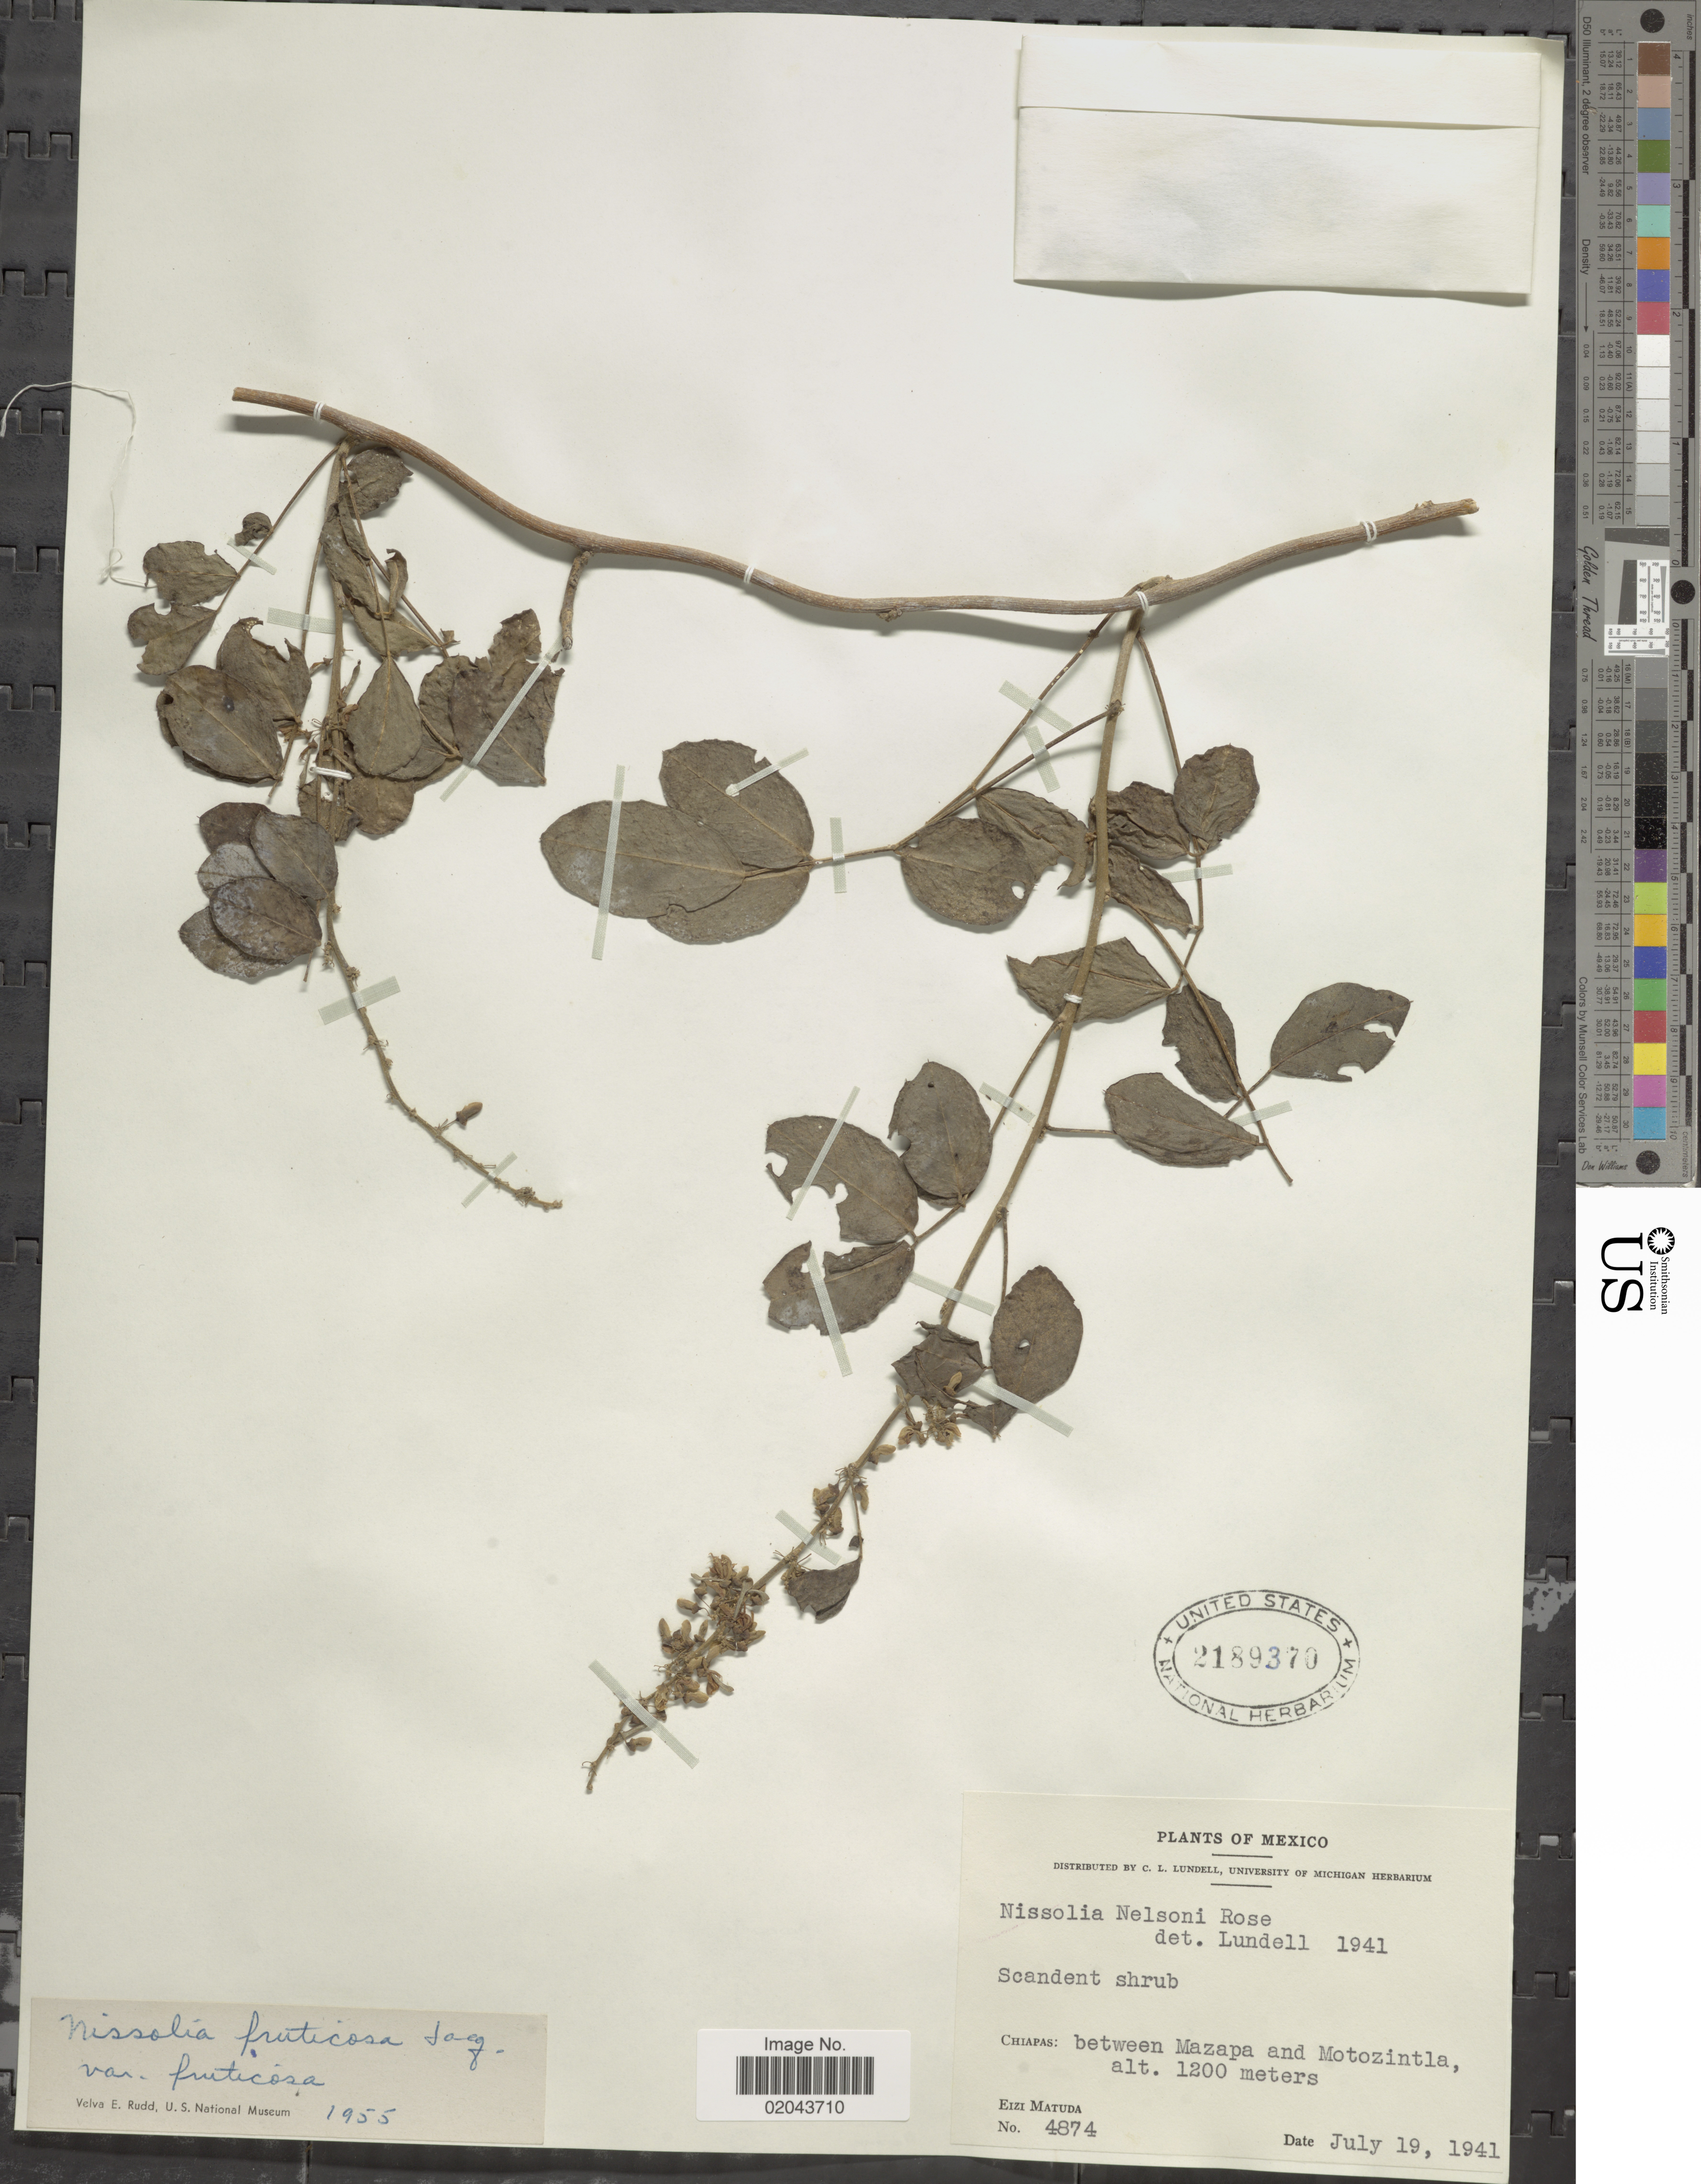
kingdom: Plantae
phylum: Tracheophyta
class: Magnoliopsida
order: Fabales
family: Fabaceae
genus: Nissolia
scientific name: Nissolia fruticosa var. fruticosa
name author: Jacq.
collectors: E. Matuda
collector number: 4874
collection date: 1941-07-19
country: Mexico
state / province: Chiapas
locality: Between Mazapa and Motozintla.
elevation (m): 1200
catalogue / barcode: US 2189370